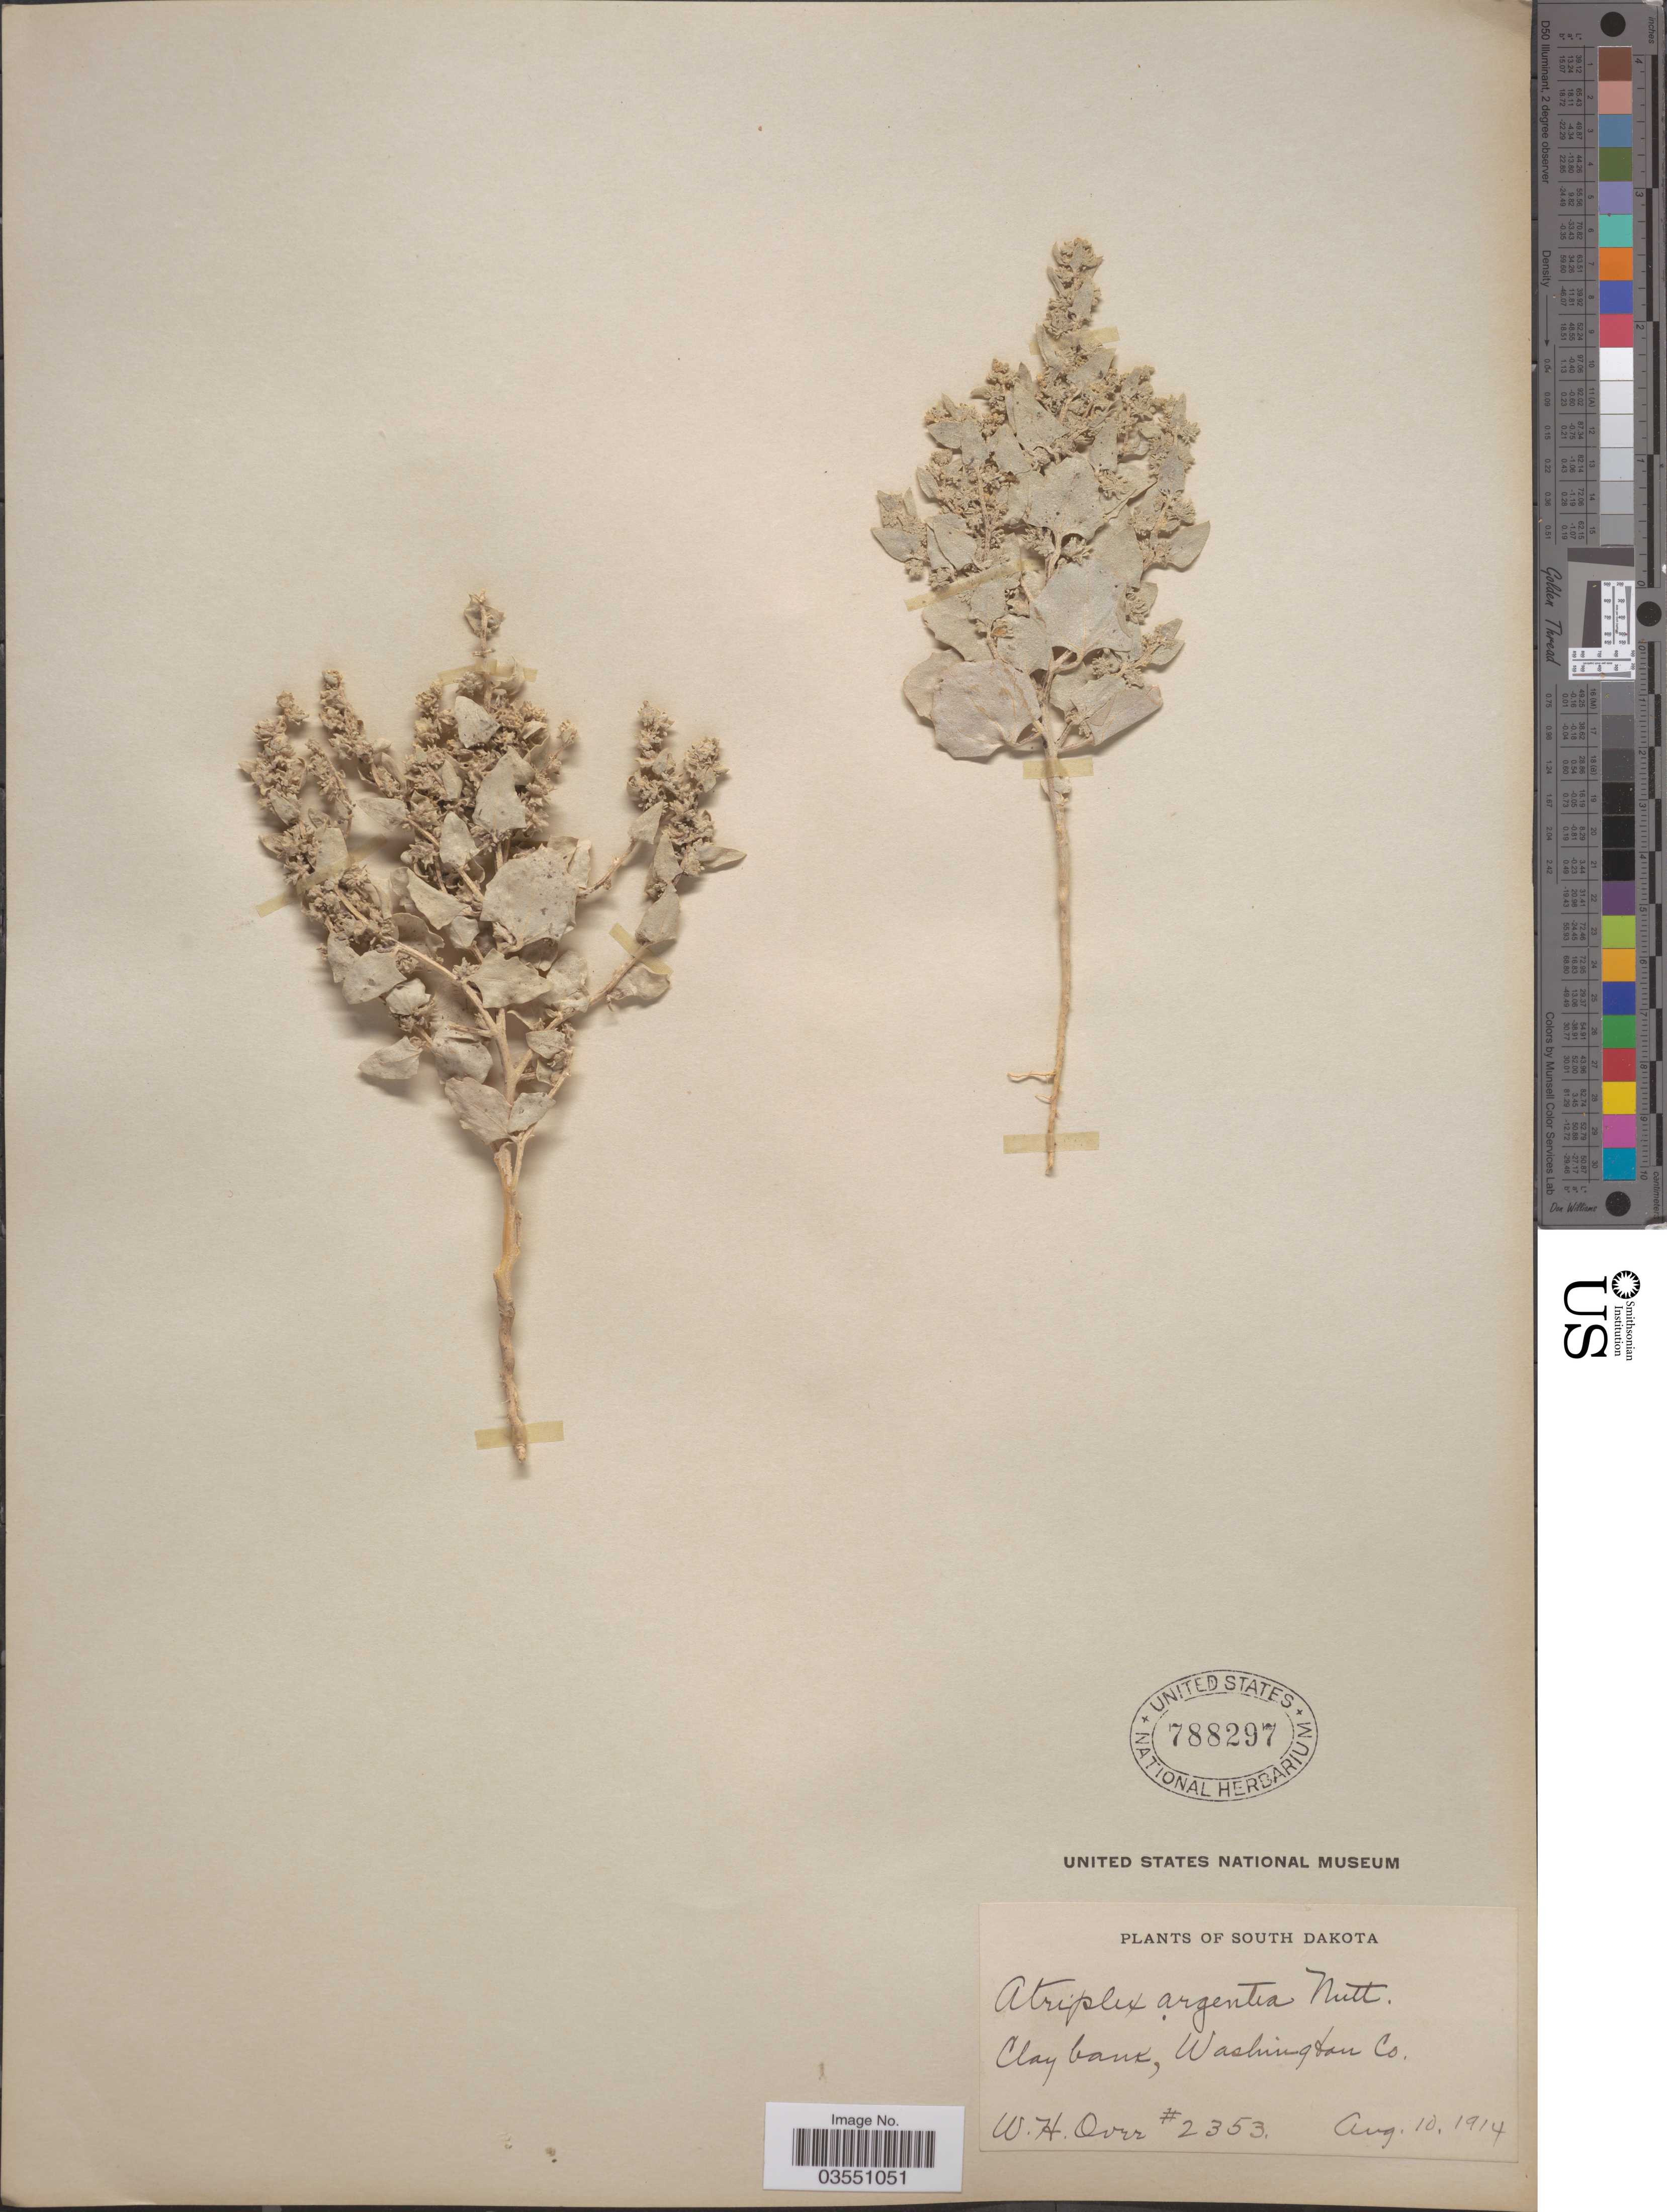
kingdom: Plantae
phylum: Tracheophyta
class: Magnoliopsida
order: Caryophyllales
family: Amaranthaceae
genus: Atriplex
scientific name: Atriplex argentea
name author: Nutt.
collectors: W. Over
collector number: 2353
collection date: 1914-08-10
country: United States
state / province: South Dakota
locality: Clay bank, Washington Co.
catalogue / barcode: US 788297